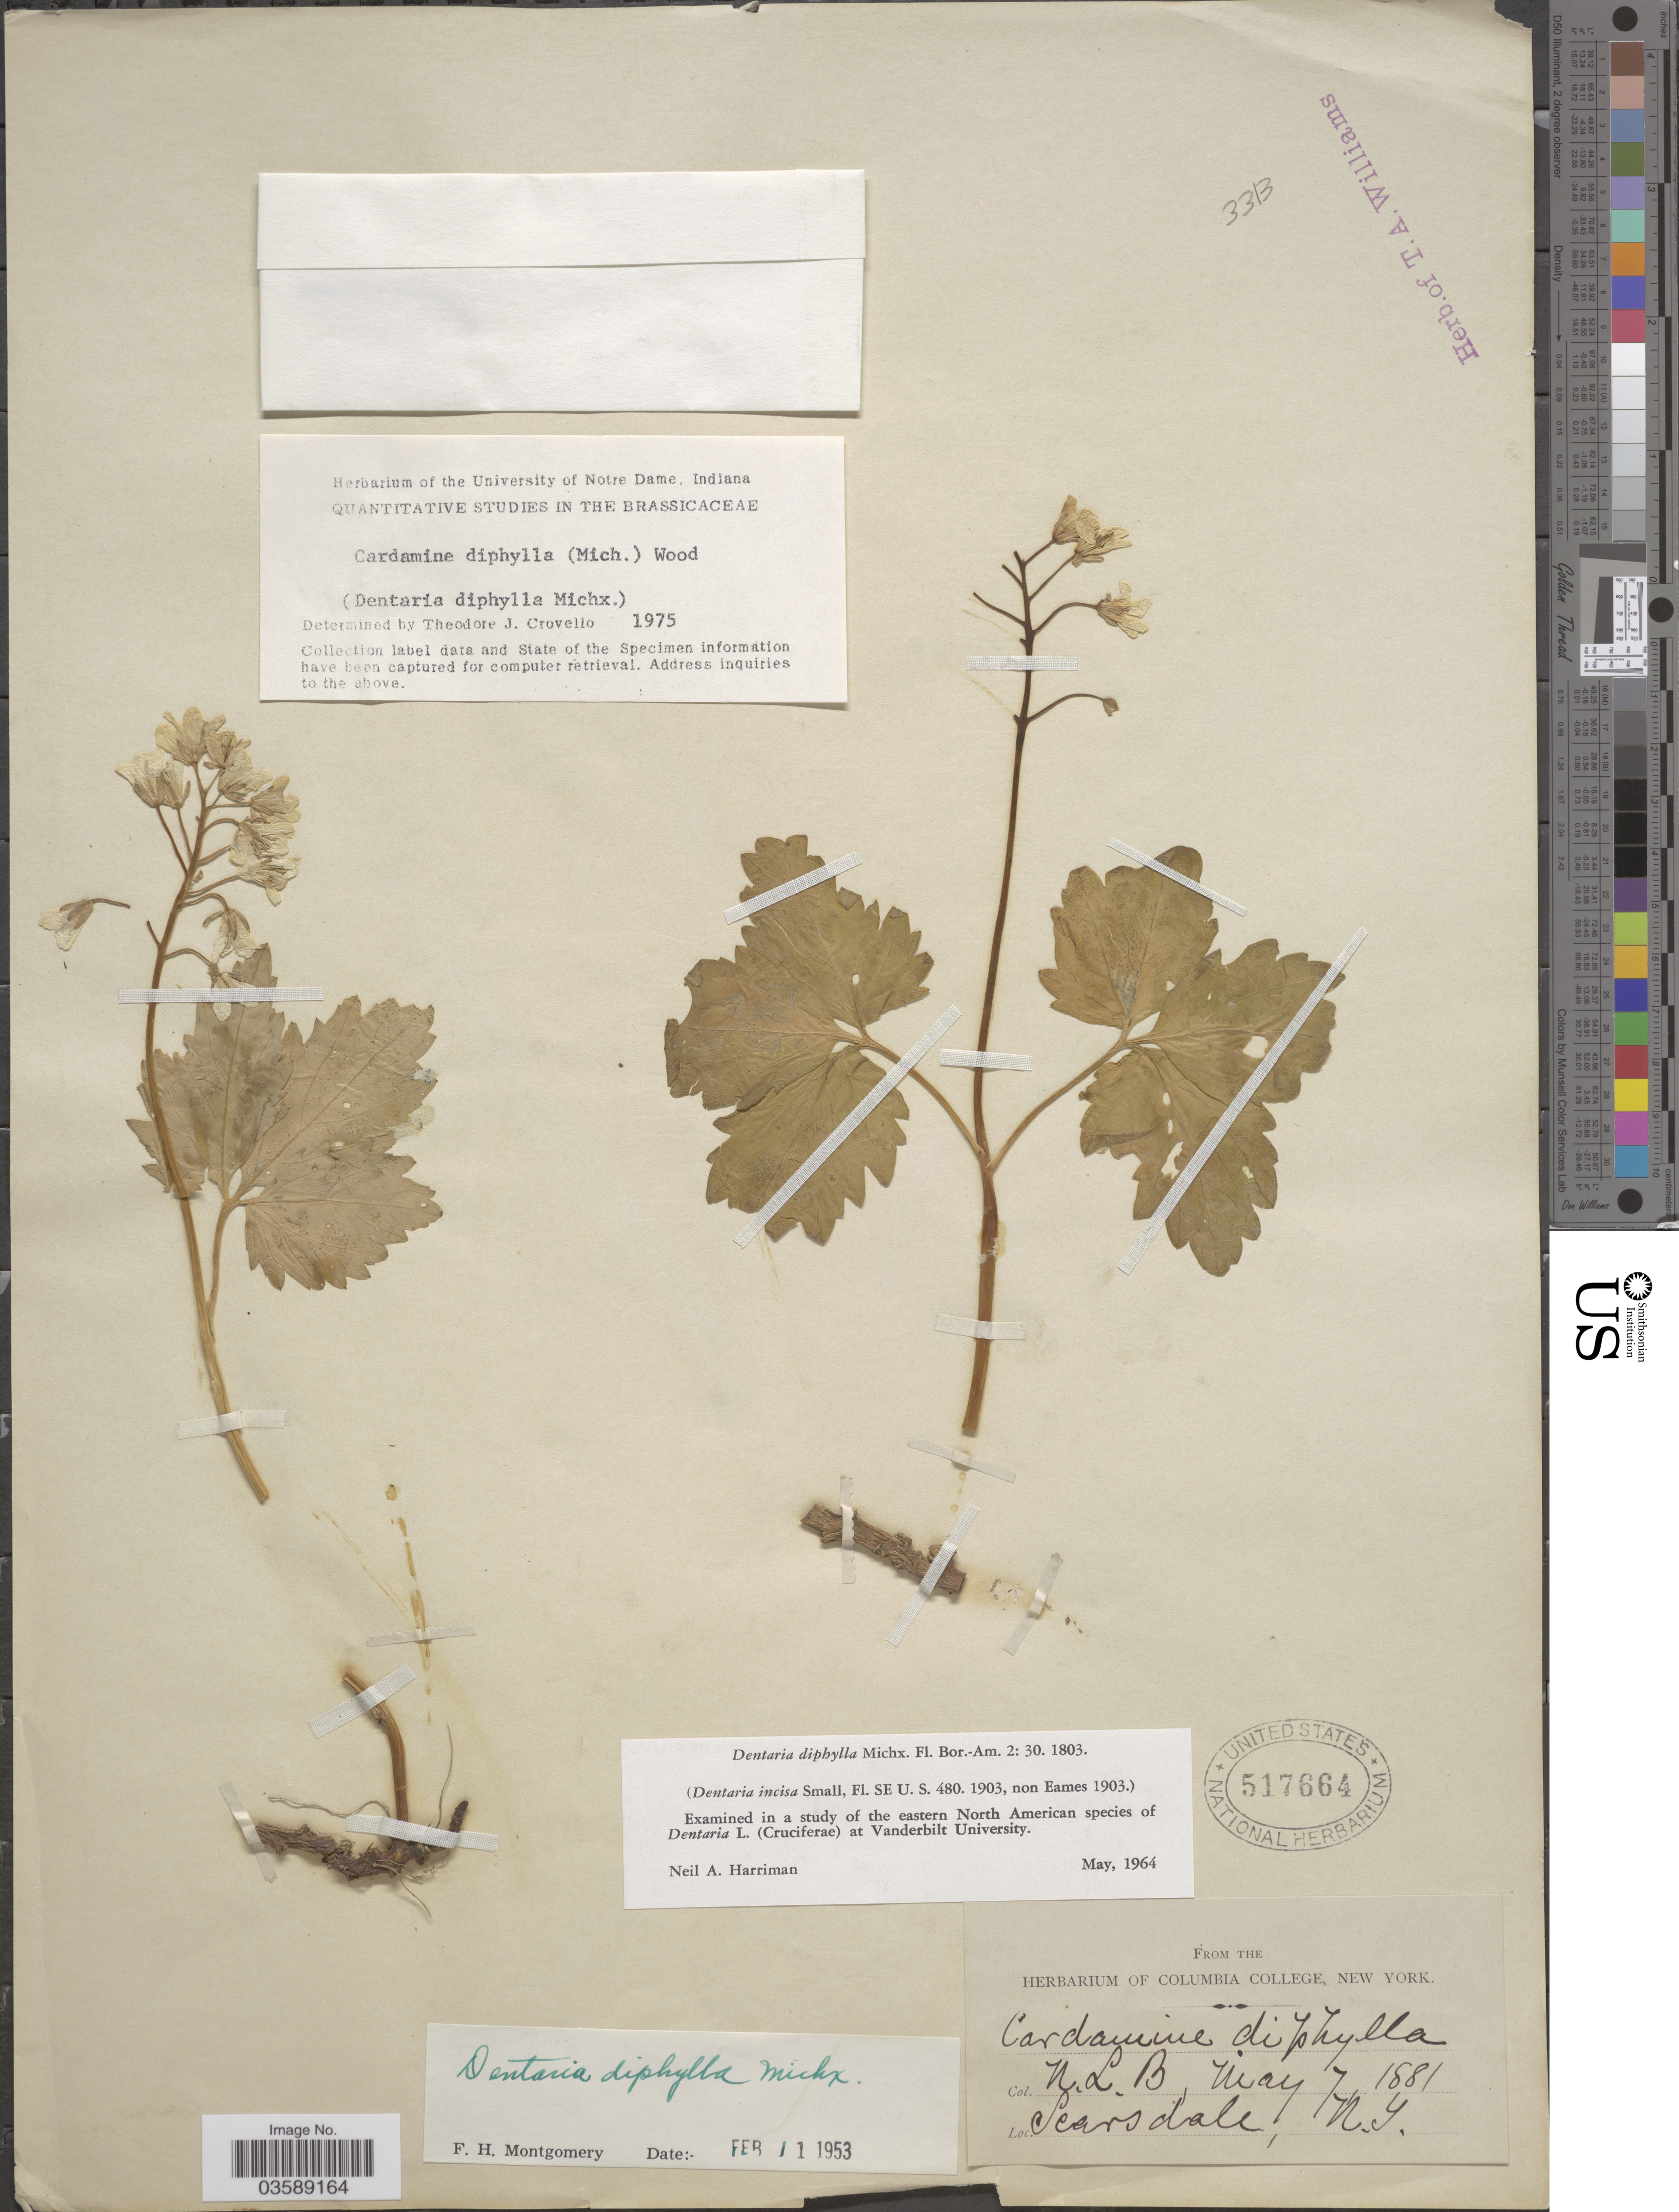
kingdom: Plantae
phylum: Tracheophyta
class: Magnoliopsida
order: Brassicales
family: Brassicaceae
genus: Cardamine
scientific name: Cardamine diphylla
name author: (Michx.) Alph. Wood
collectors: N. L. B.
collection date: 1881-05-07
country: United States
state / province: New York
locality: Scarsdale.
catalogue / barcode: US 517664